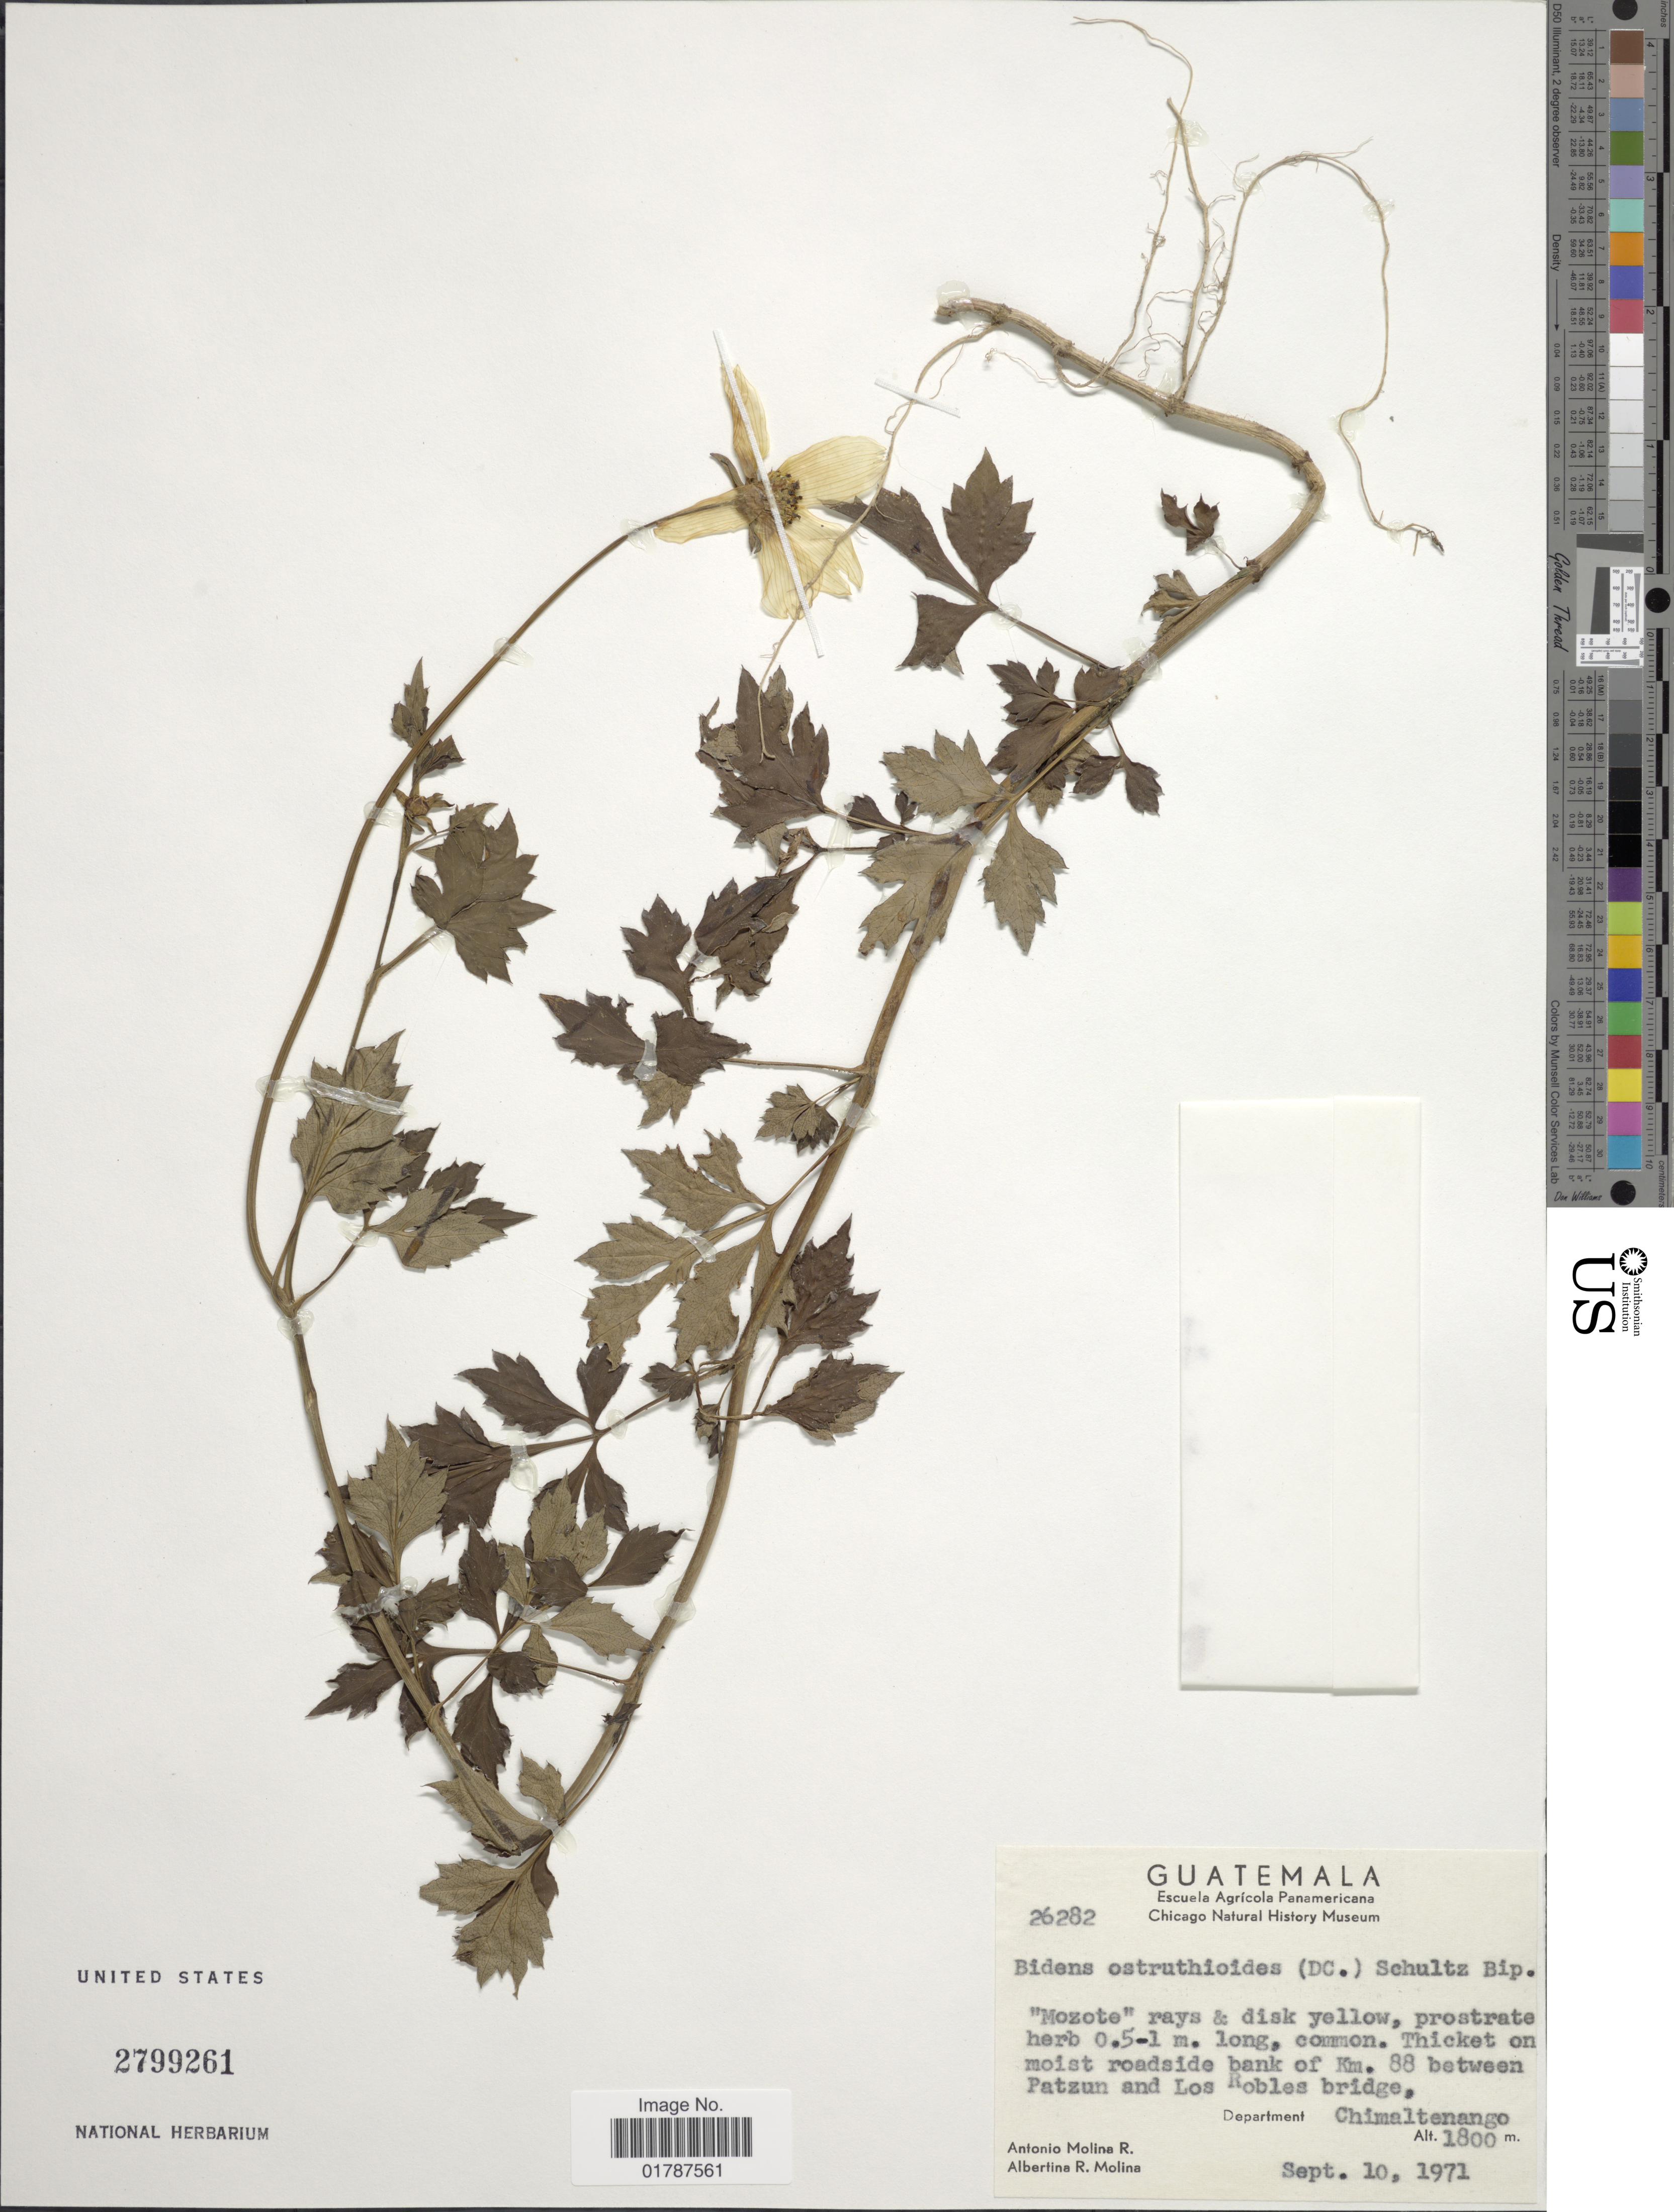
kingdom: Plantae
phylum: Tracheophyta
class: Magnoliopsida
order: Asterales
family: Asteraceae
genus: Bidens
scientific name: Bidens ostruthioides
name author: (DC.) Sch. Bip.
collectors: A. Molina R. & A. R. Molina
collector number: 26282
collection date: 1971-09-10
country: Guatemala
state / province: Chimaltenango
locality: Thicket on moist roadside bank of Km. 88 between Patzun and Los Robles bridge, Department Chimaltenango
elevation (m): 1800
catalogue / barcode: US 2799261